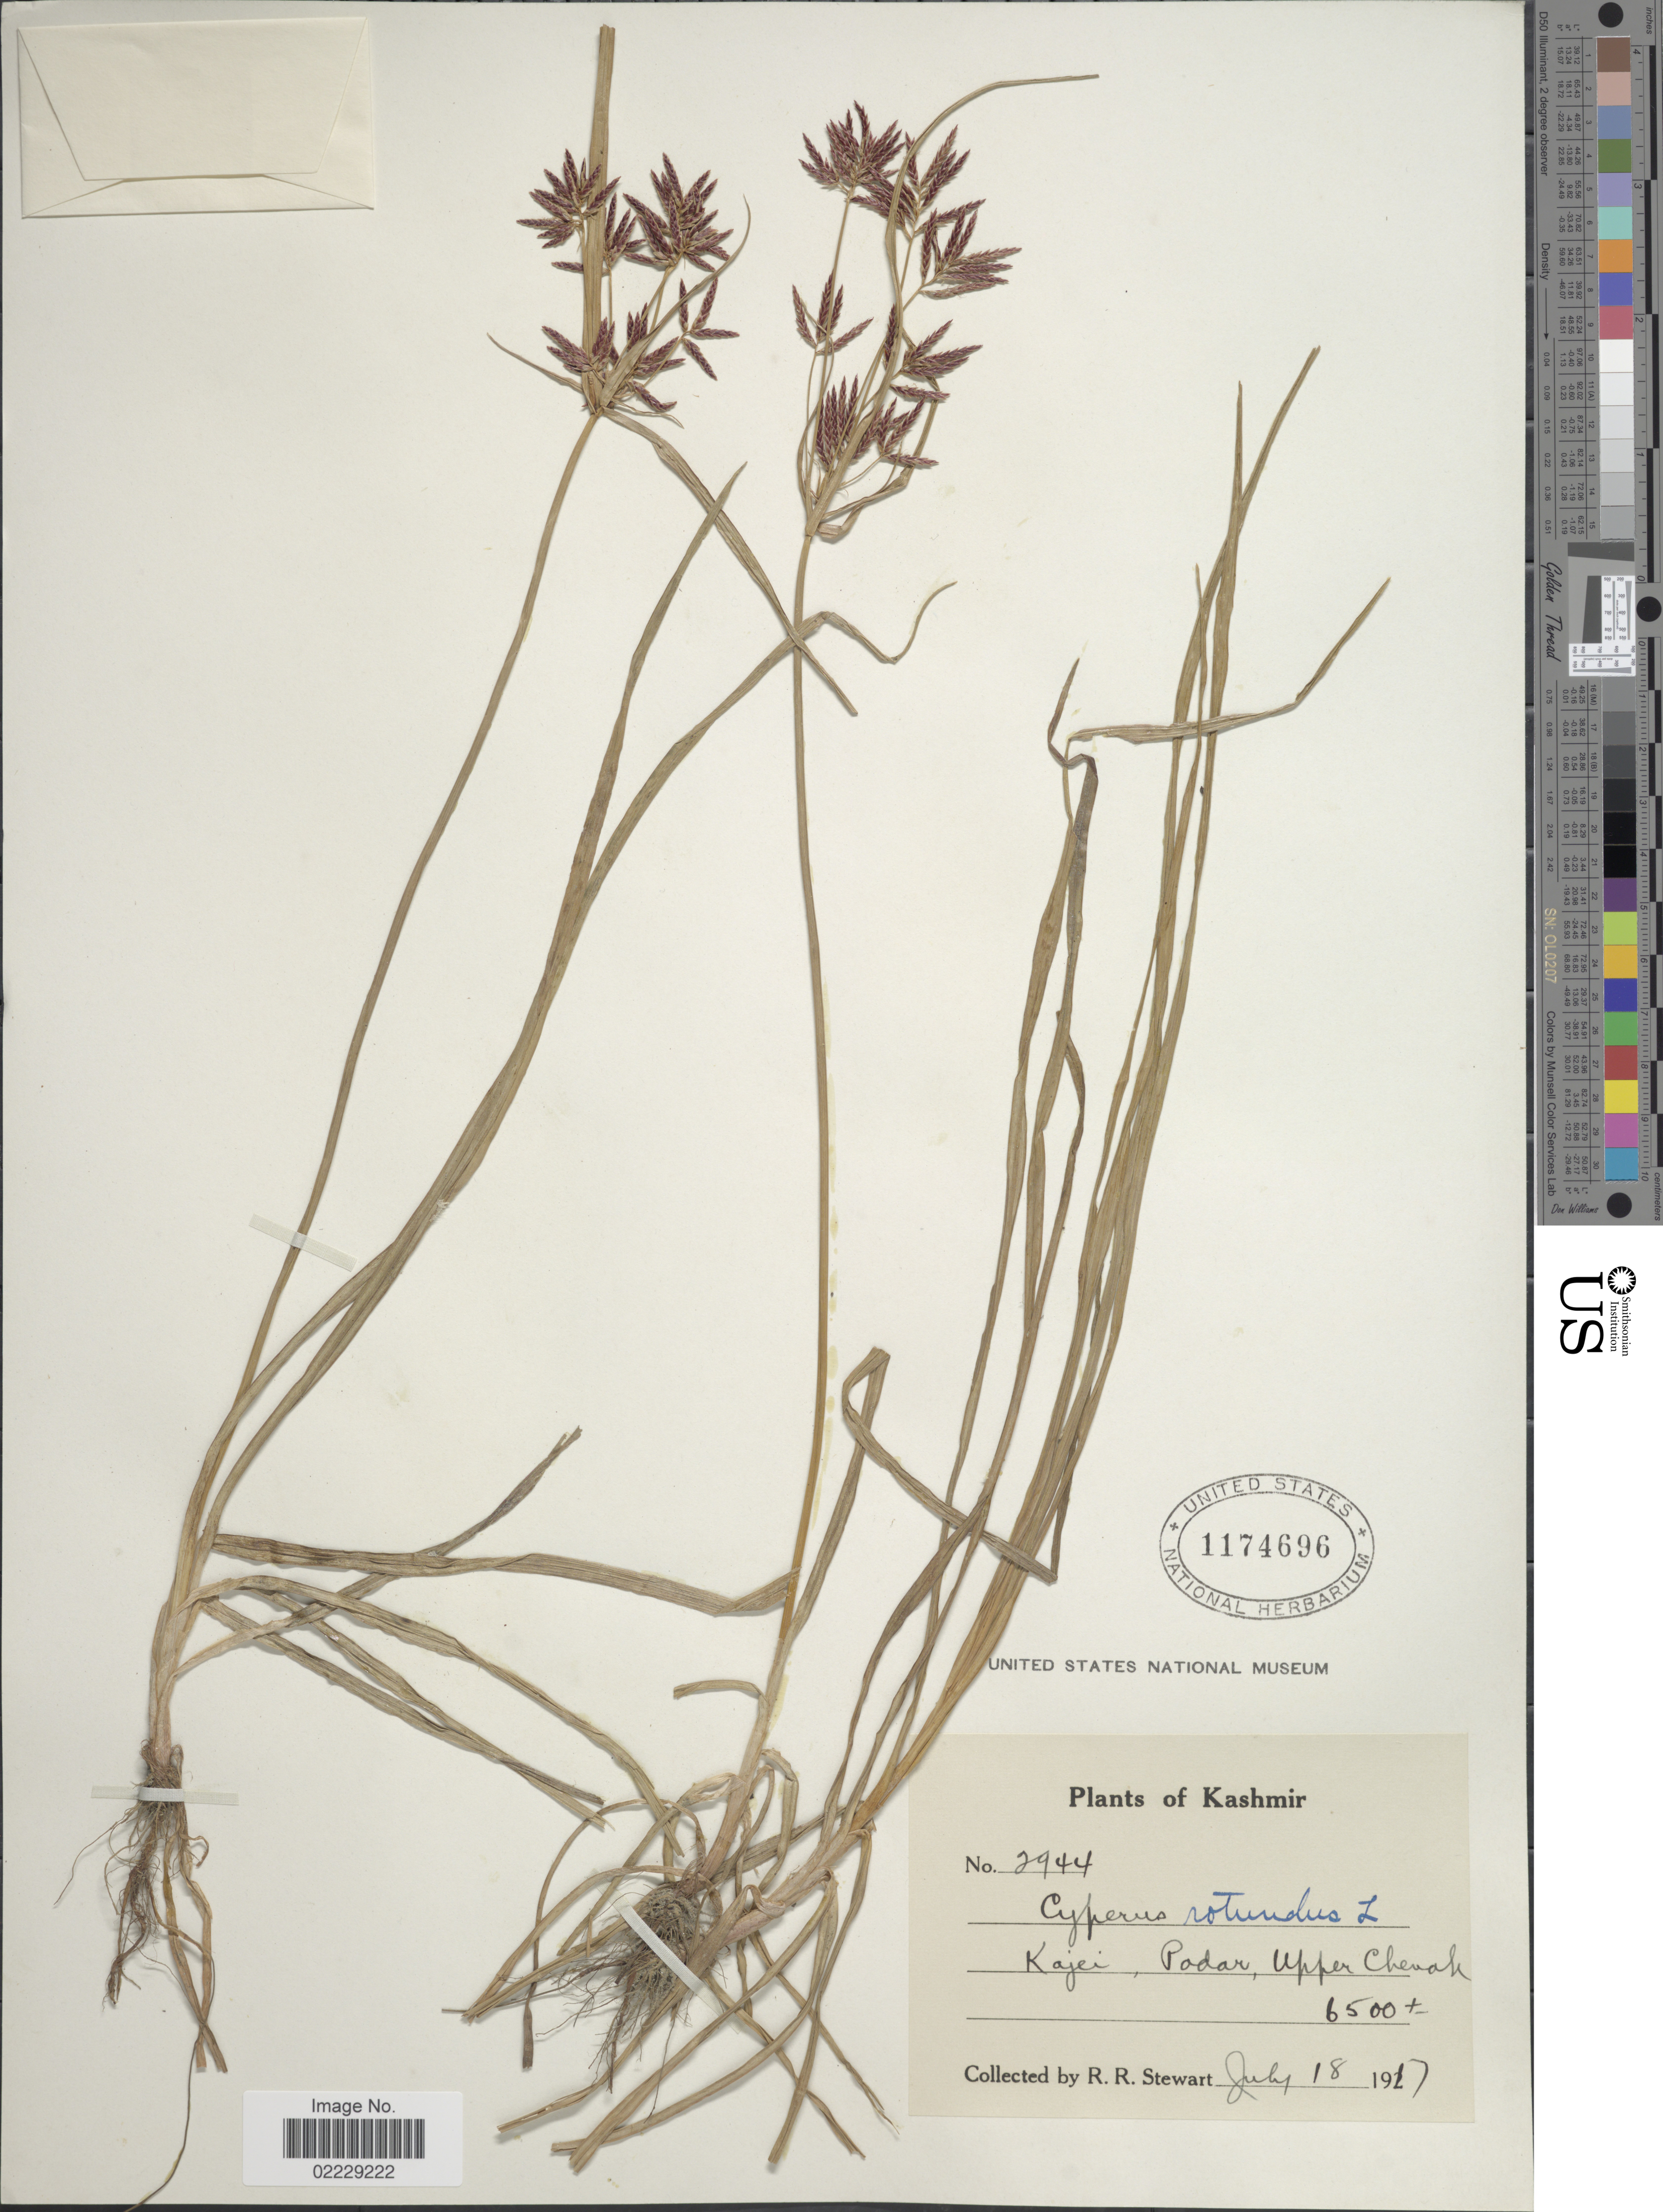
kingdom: Plantae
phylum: Tracheophyta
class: Liliopsida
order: Poales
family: Cyperaceae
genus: Cyperus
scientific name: Cyperus rotundus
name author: L.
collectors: R. R. Stewart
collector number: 2944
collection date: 1917-07-18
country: India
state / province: Jammu and Kashmir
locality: Kashmir, Kajei, Podar, Upper Chenak.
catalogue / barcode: US 1174696